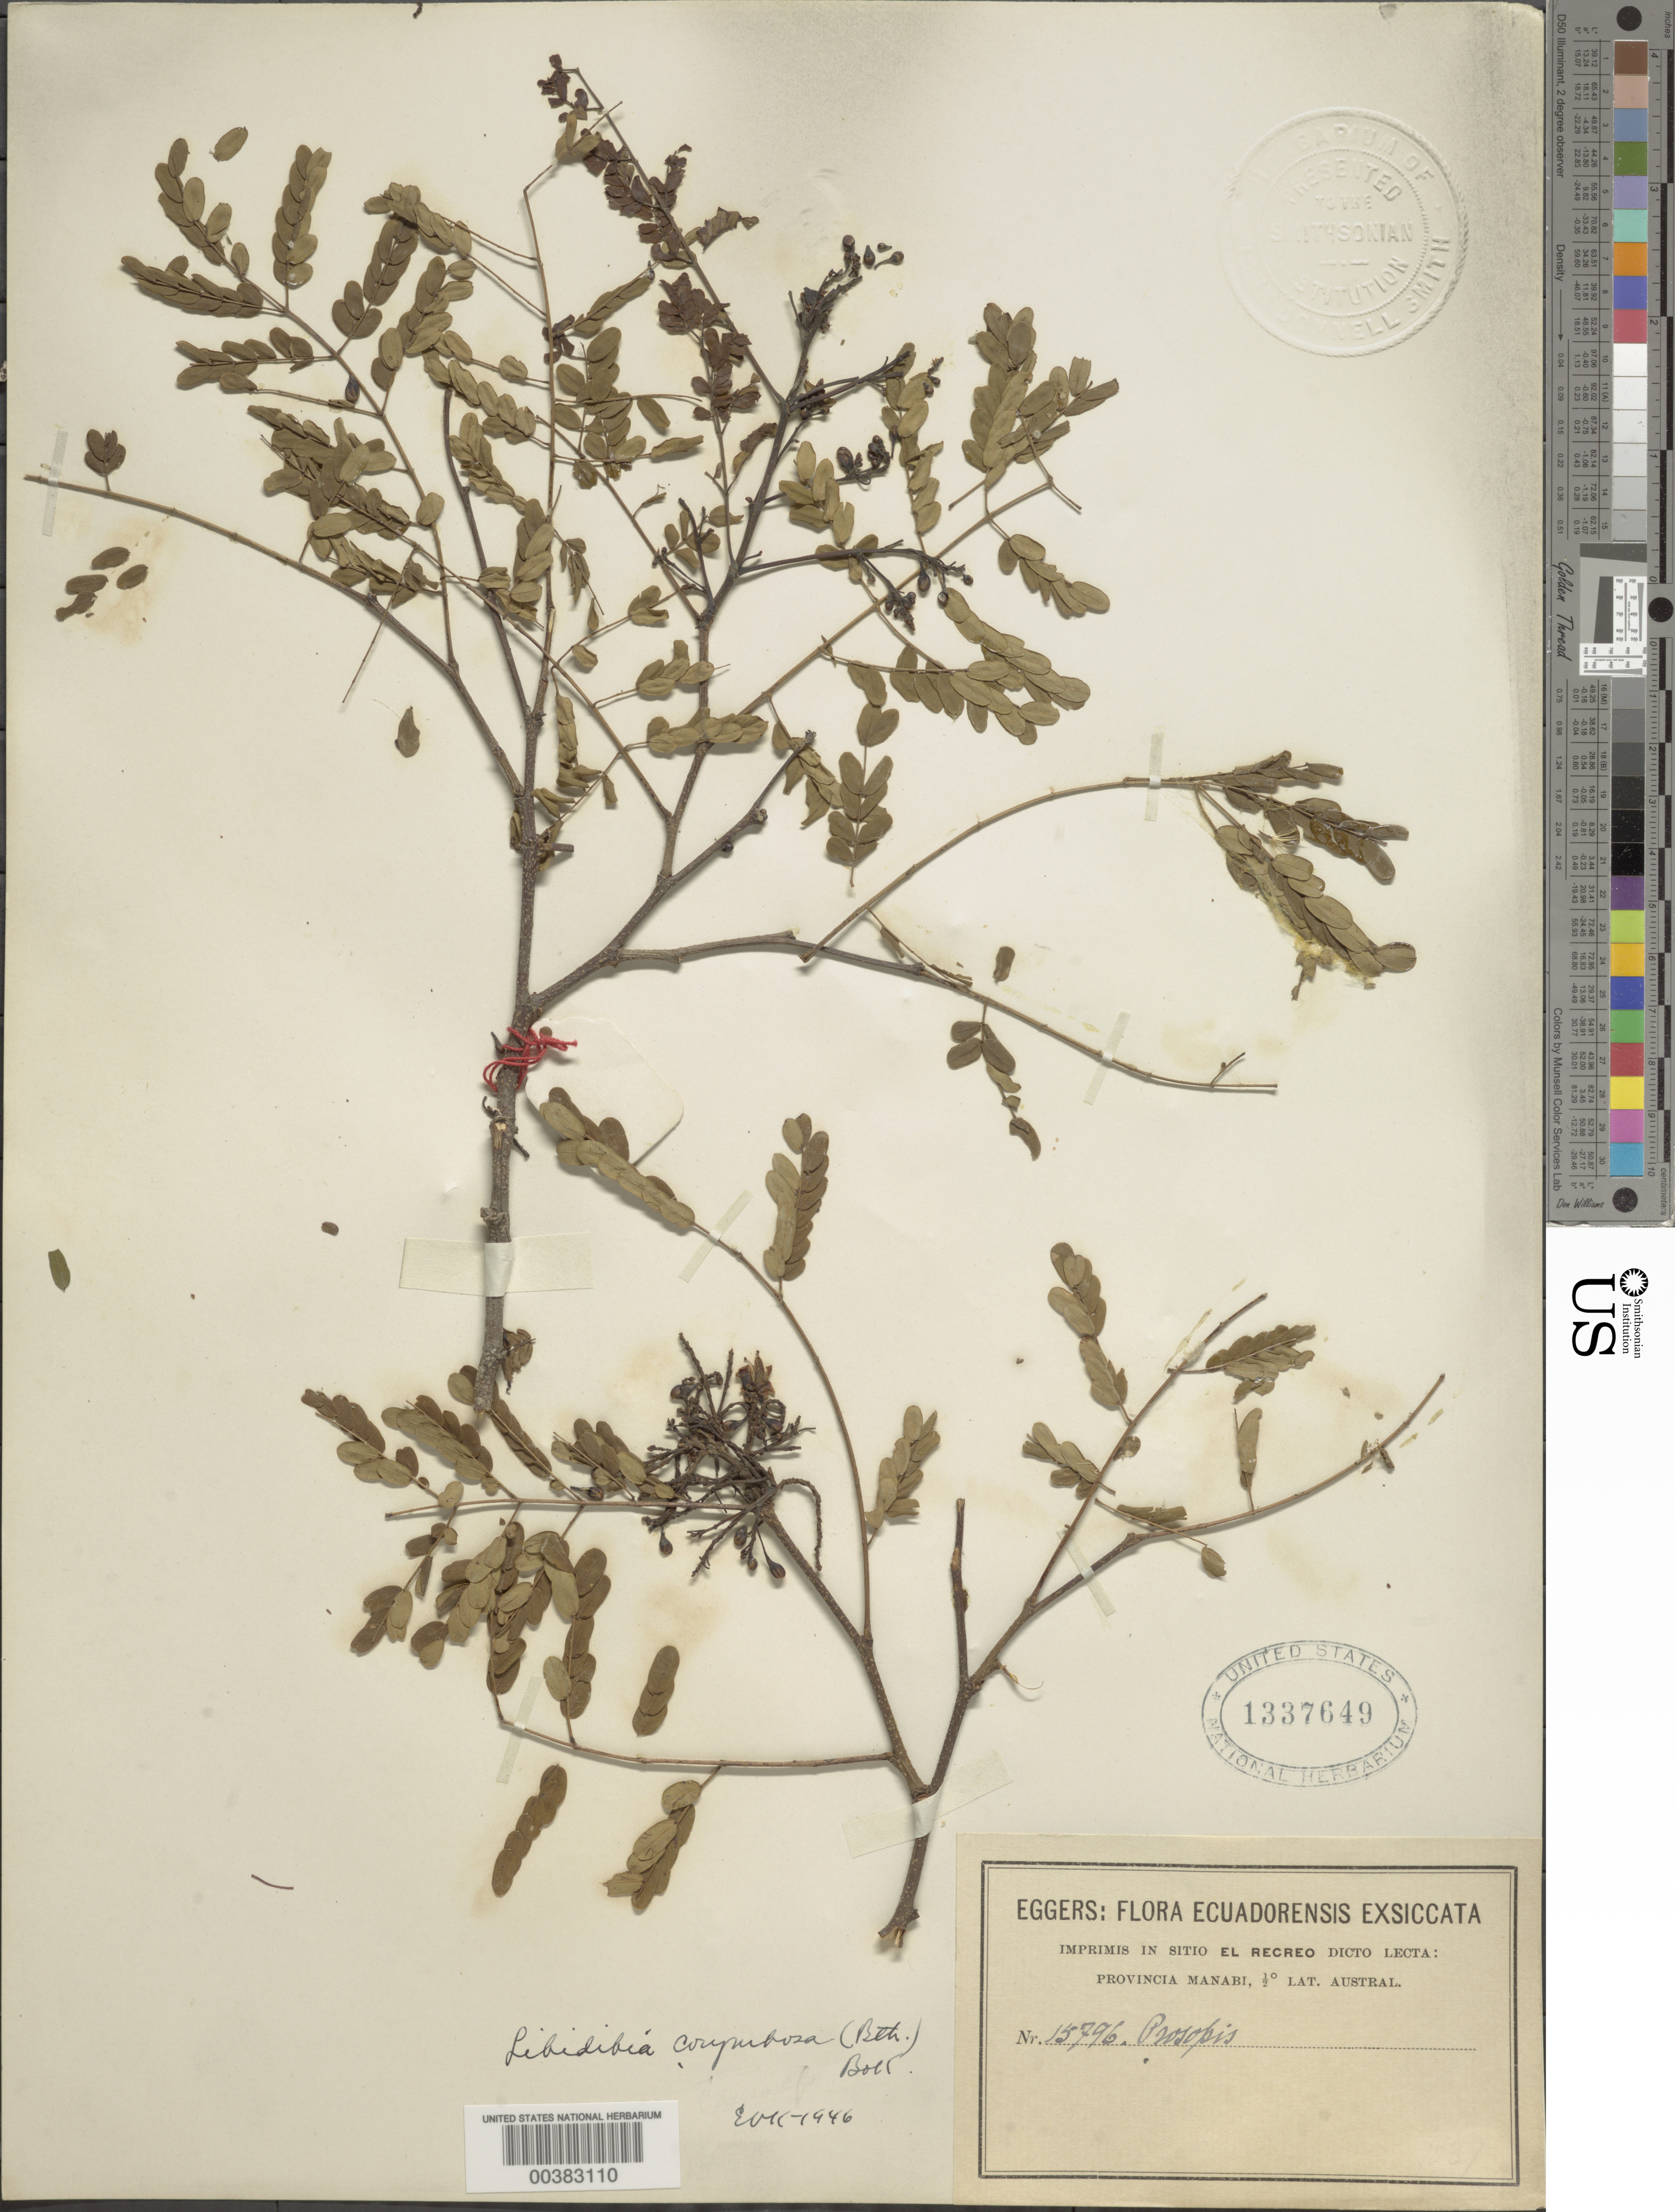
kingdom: Plantae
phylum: Tracheophyta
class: Magnoliopsida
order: Fabales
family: Fabaceae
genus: Libidibia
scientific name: Libidibia glabrata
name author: (Kunth) C. Cast. & G.P. Lewis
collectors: H. F. A. von Eggers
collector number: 15796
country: Ecuador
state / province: Manabí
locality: El recreo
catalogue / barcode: US 1337649